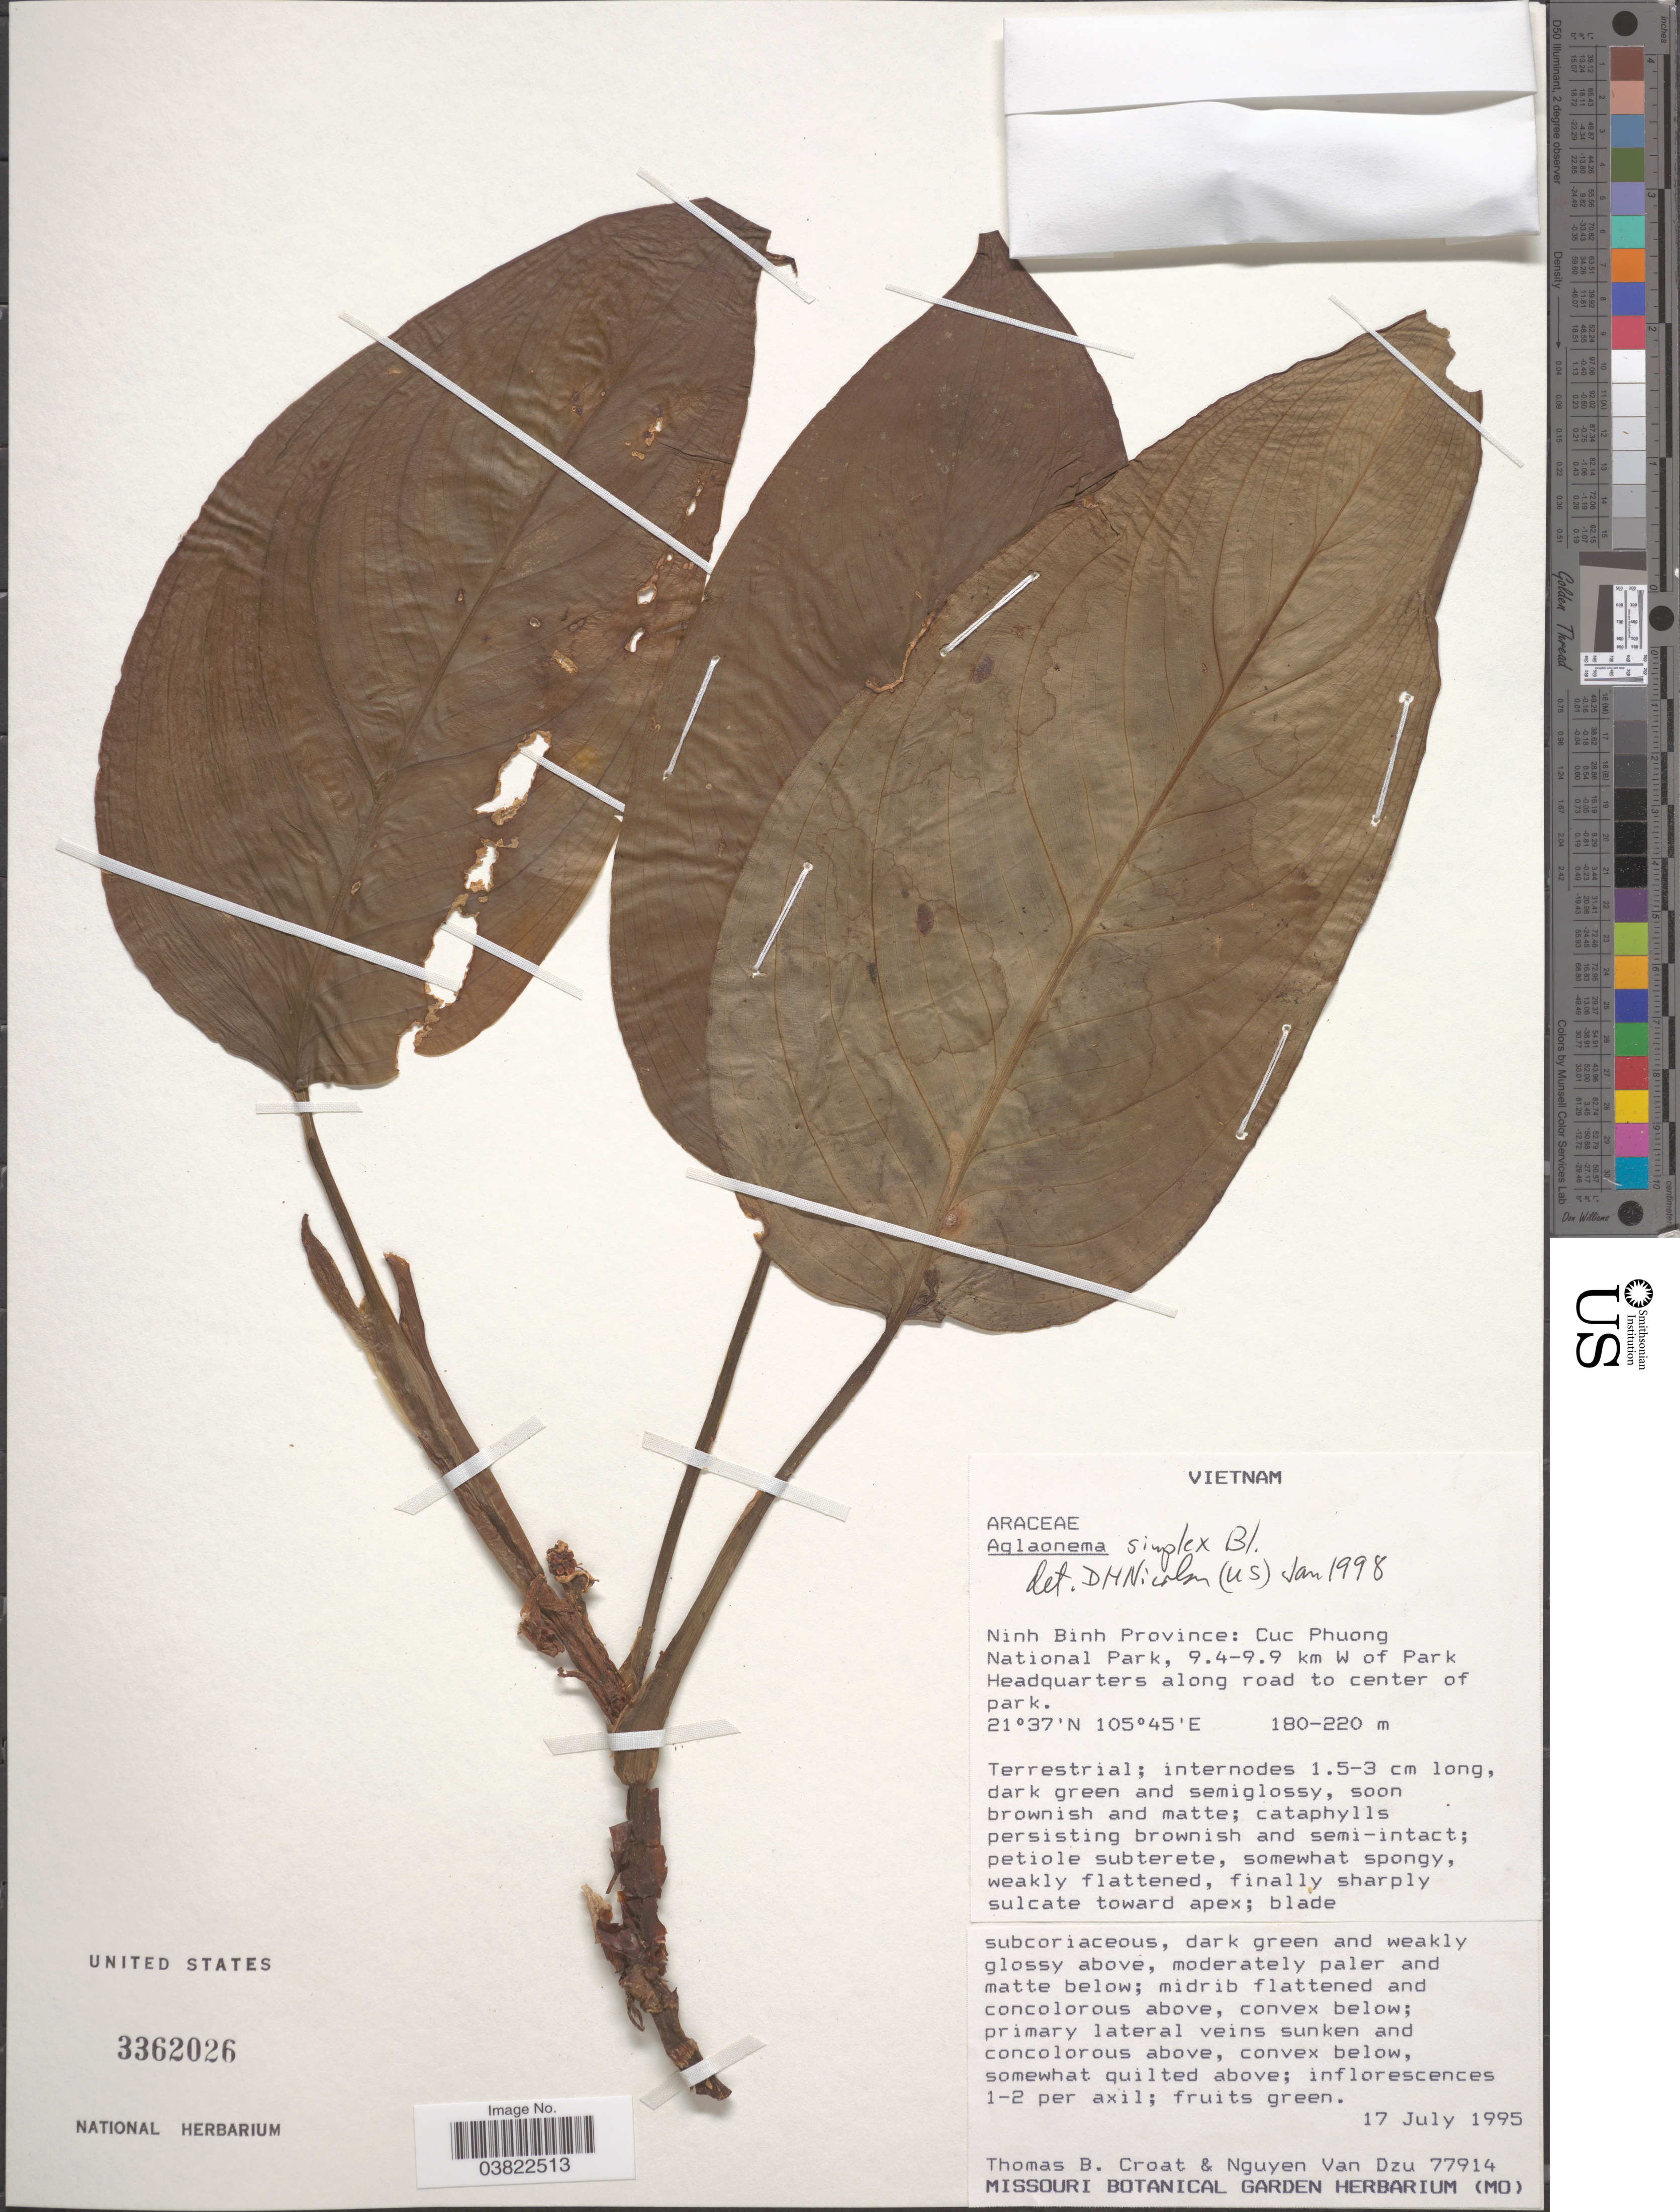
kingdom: Plantae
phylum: Tracheophyta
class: Liliopsida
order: Alismatales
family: Araceae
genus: Aglaonema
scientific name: Aglaonema simplex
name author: Blume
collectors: T. B. Croat & V. D. Nguyen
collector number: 77914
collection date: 1995-07-17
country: Vietnam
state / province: Ninh Binh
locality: Cuc Phuong National Park, 9.4-9.9 km W of Park Headquarters along road to center of park.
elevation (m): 180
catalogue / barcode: US 3362026